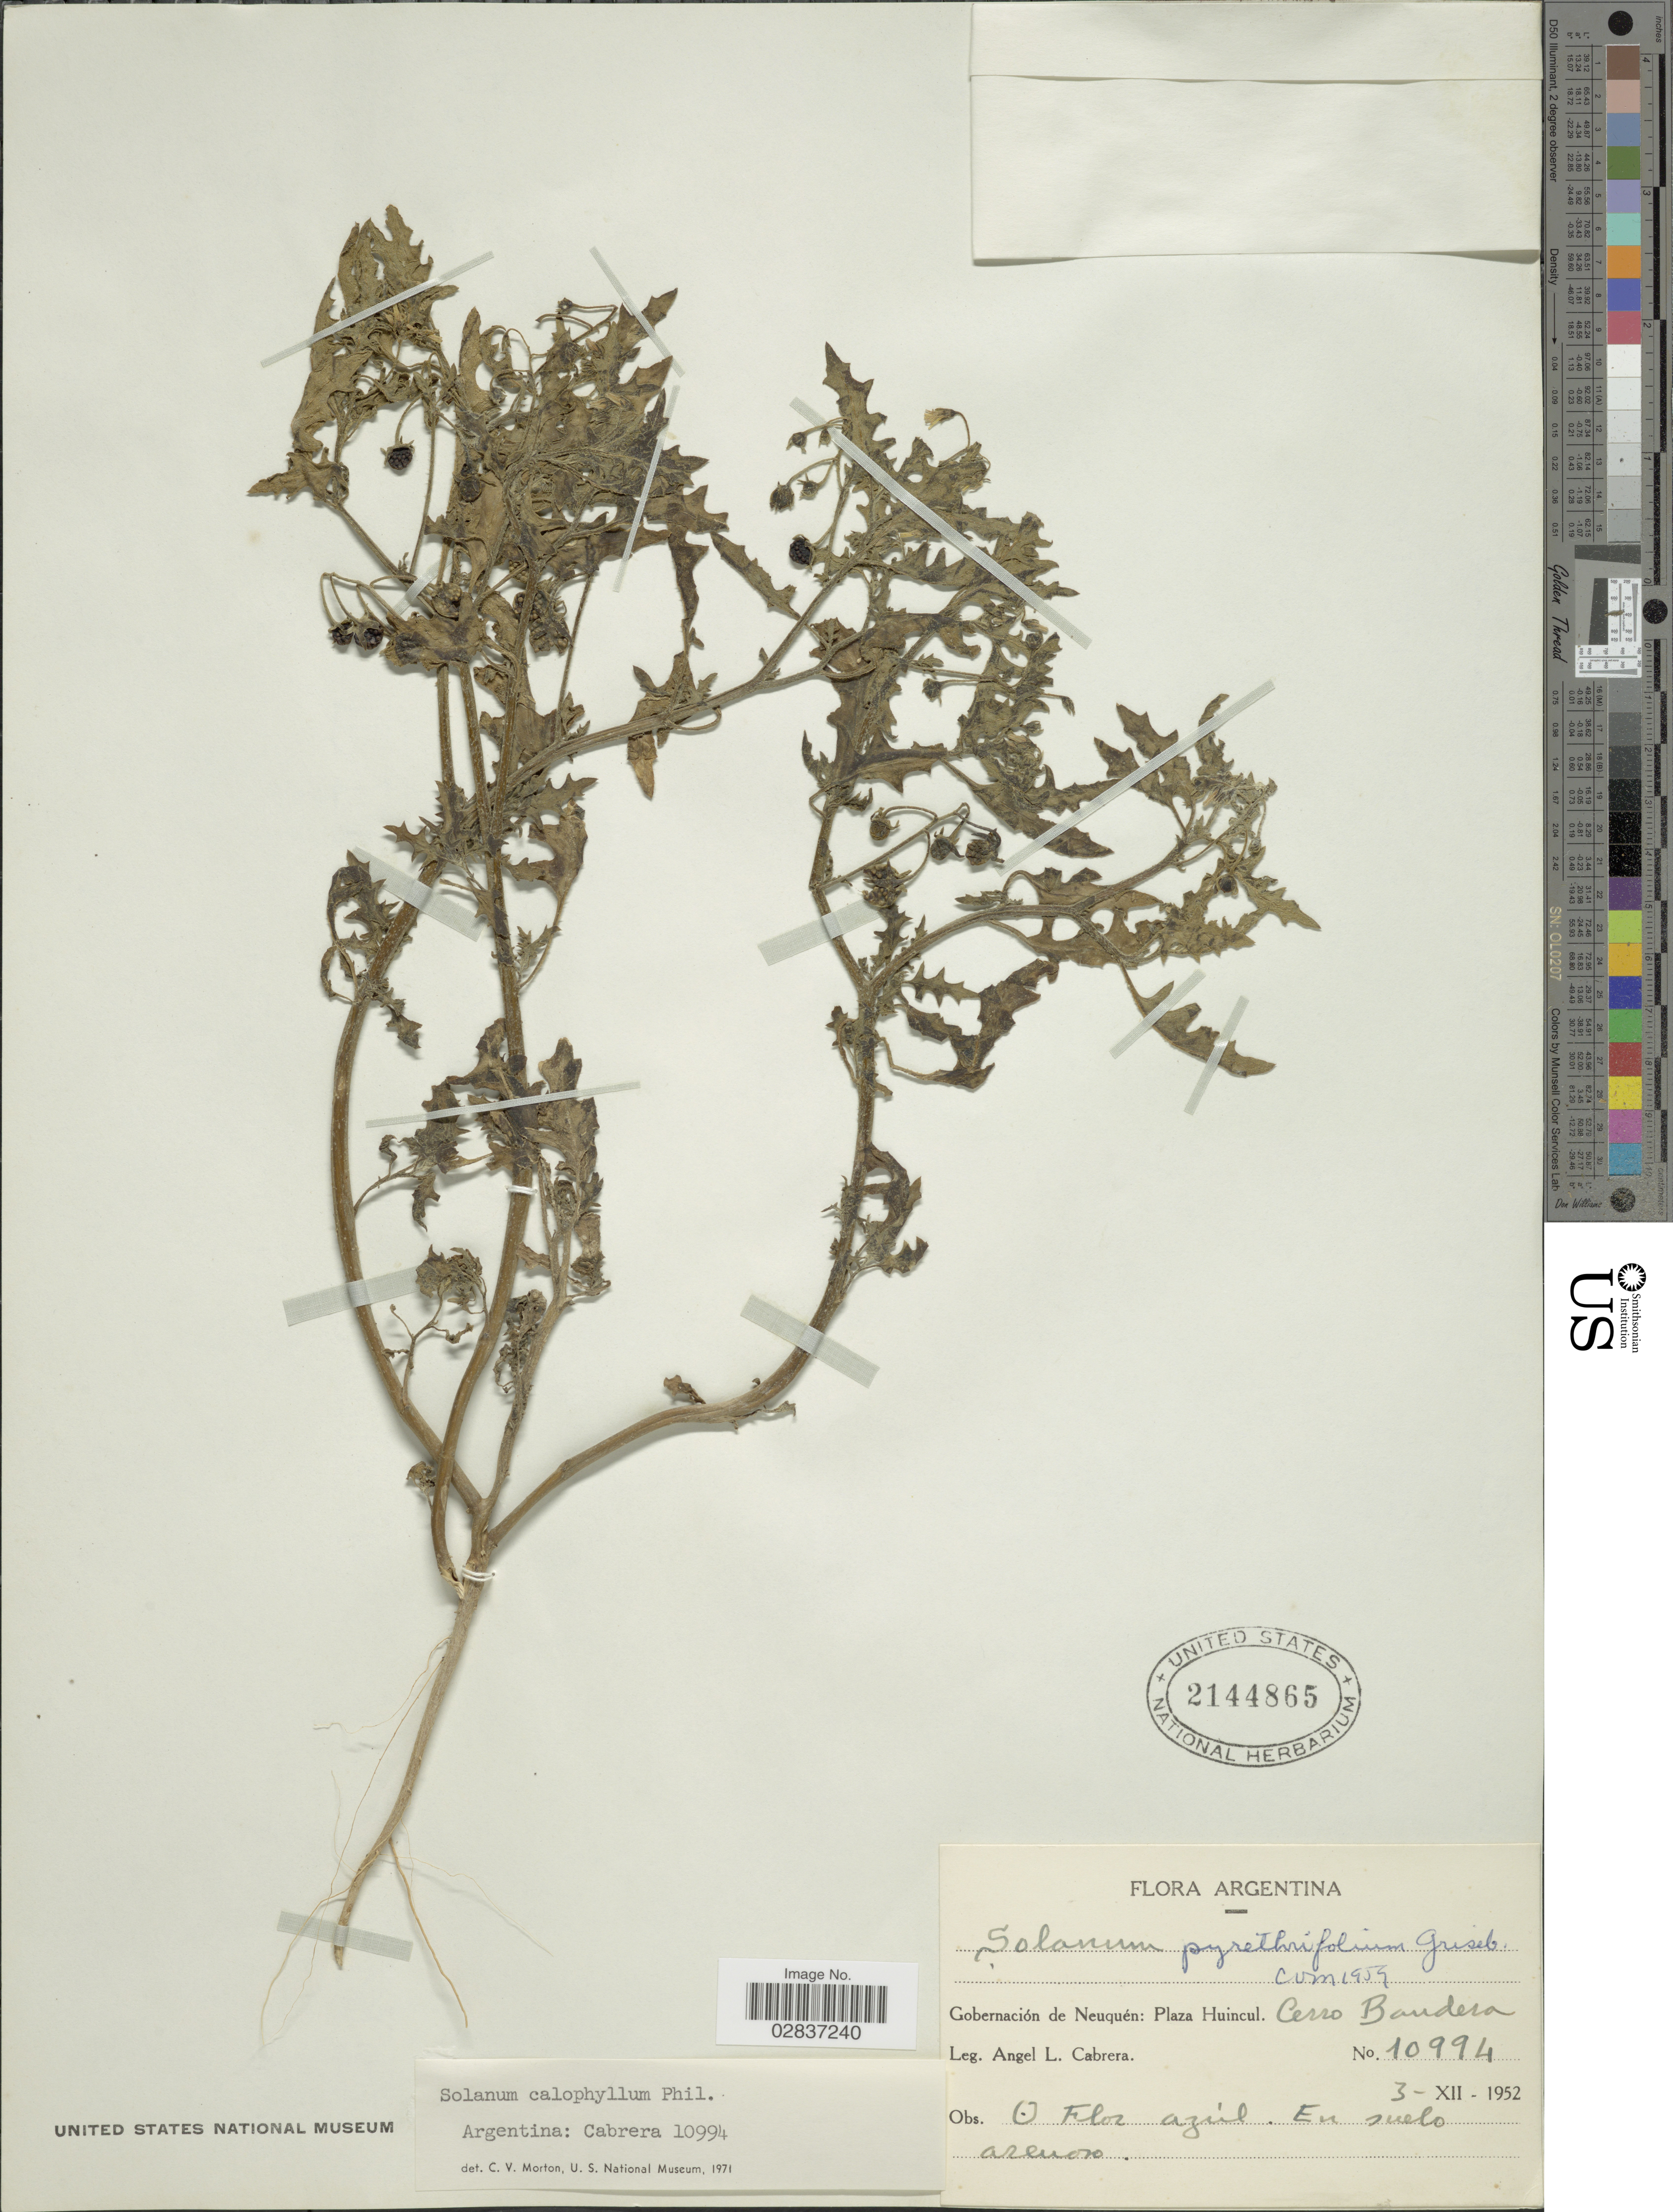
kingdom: Plantae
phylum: Tracheophyta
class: Magnoliopsida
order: Solanales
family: Solanaceae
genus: Solanum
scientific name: Solanum calophyllum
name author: Phil.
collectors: A. L. Cabrera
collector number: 10994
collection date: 1952-12-03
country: Argentina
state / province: Neuquen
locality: Gobernación de Neuquén: Plaza Huincul. Cerro Bandera.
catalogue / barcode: US 2144865